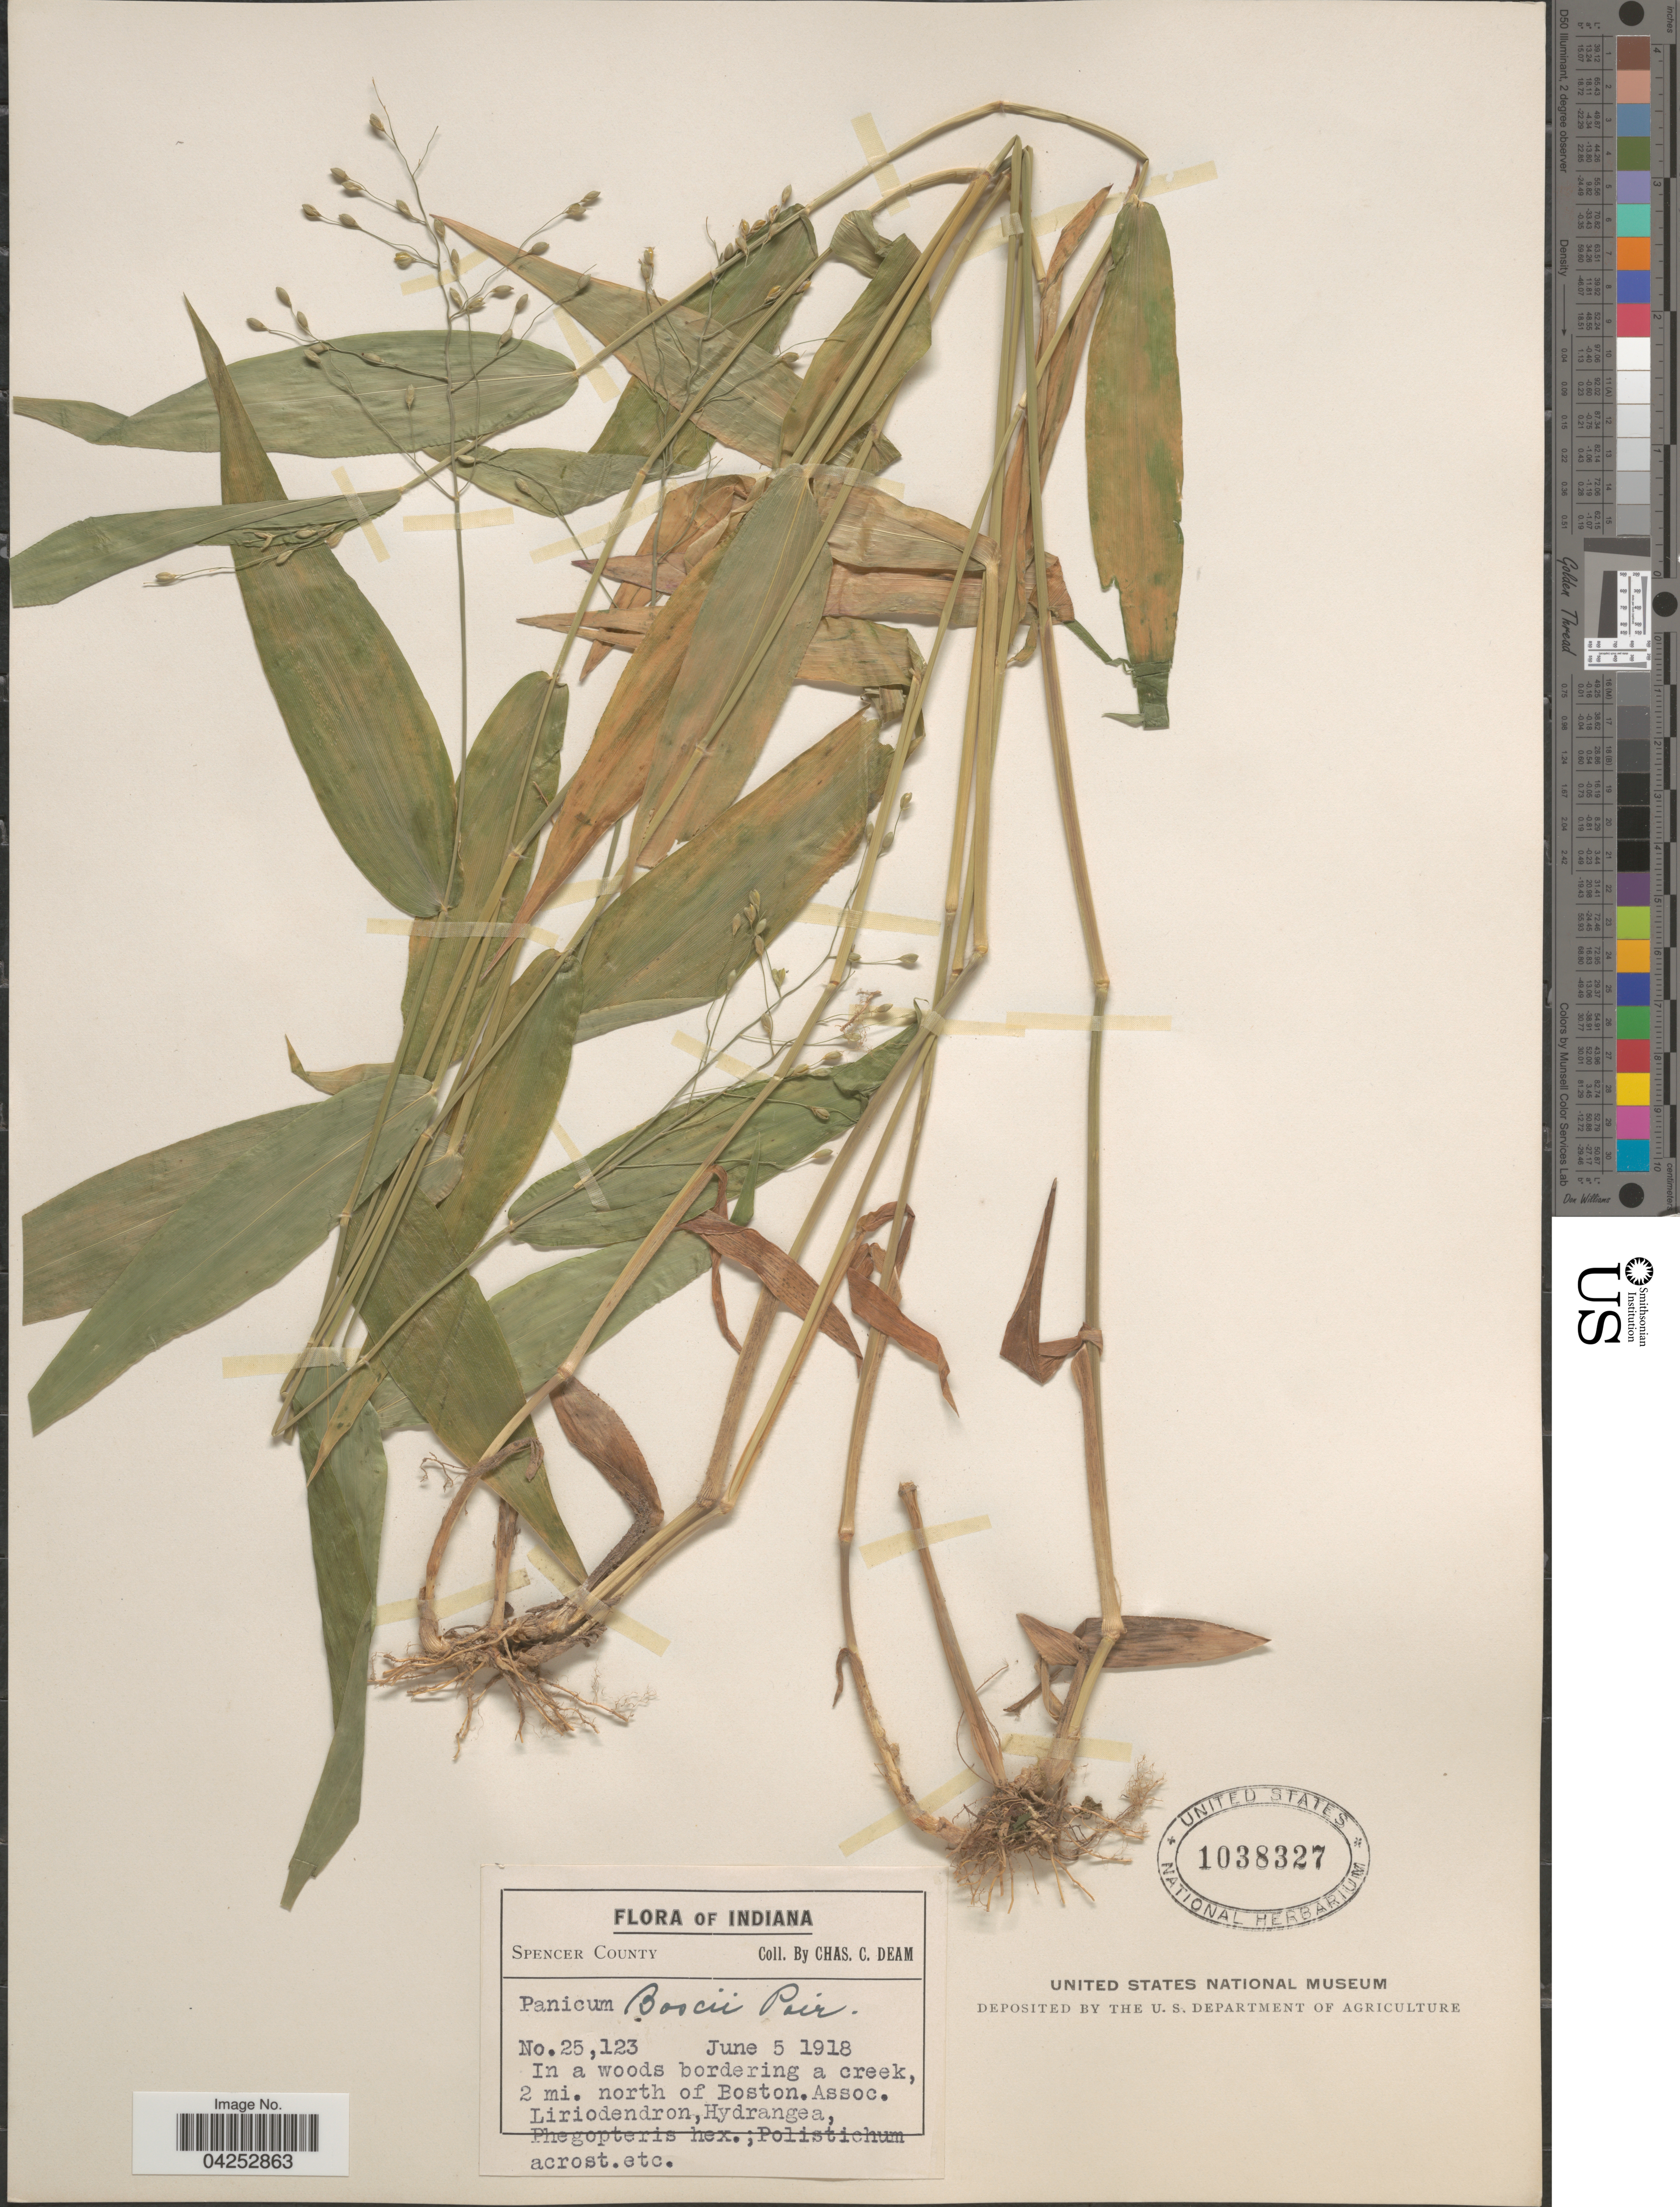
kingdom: Plantae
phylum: Tracheophyta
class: Liliopsida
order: Poales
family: Poaceae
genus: Dichanthelium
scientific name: Dichanthelium boscii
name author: (Poir.) Gould & C.A. Clark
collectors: C. C. Deam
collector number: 25123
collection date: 1918-06-05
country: United States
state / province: Indiana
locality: Spencer County. In a woods bordering a creek, 2 mi. north of Boston.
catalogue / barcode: US 1038327